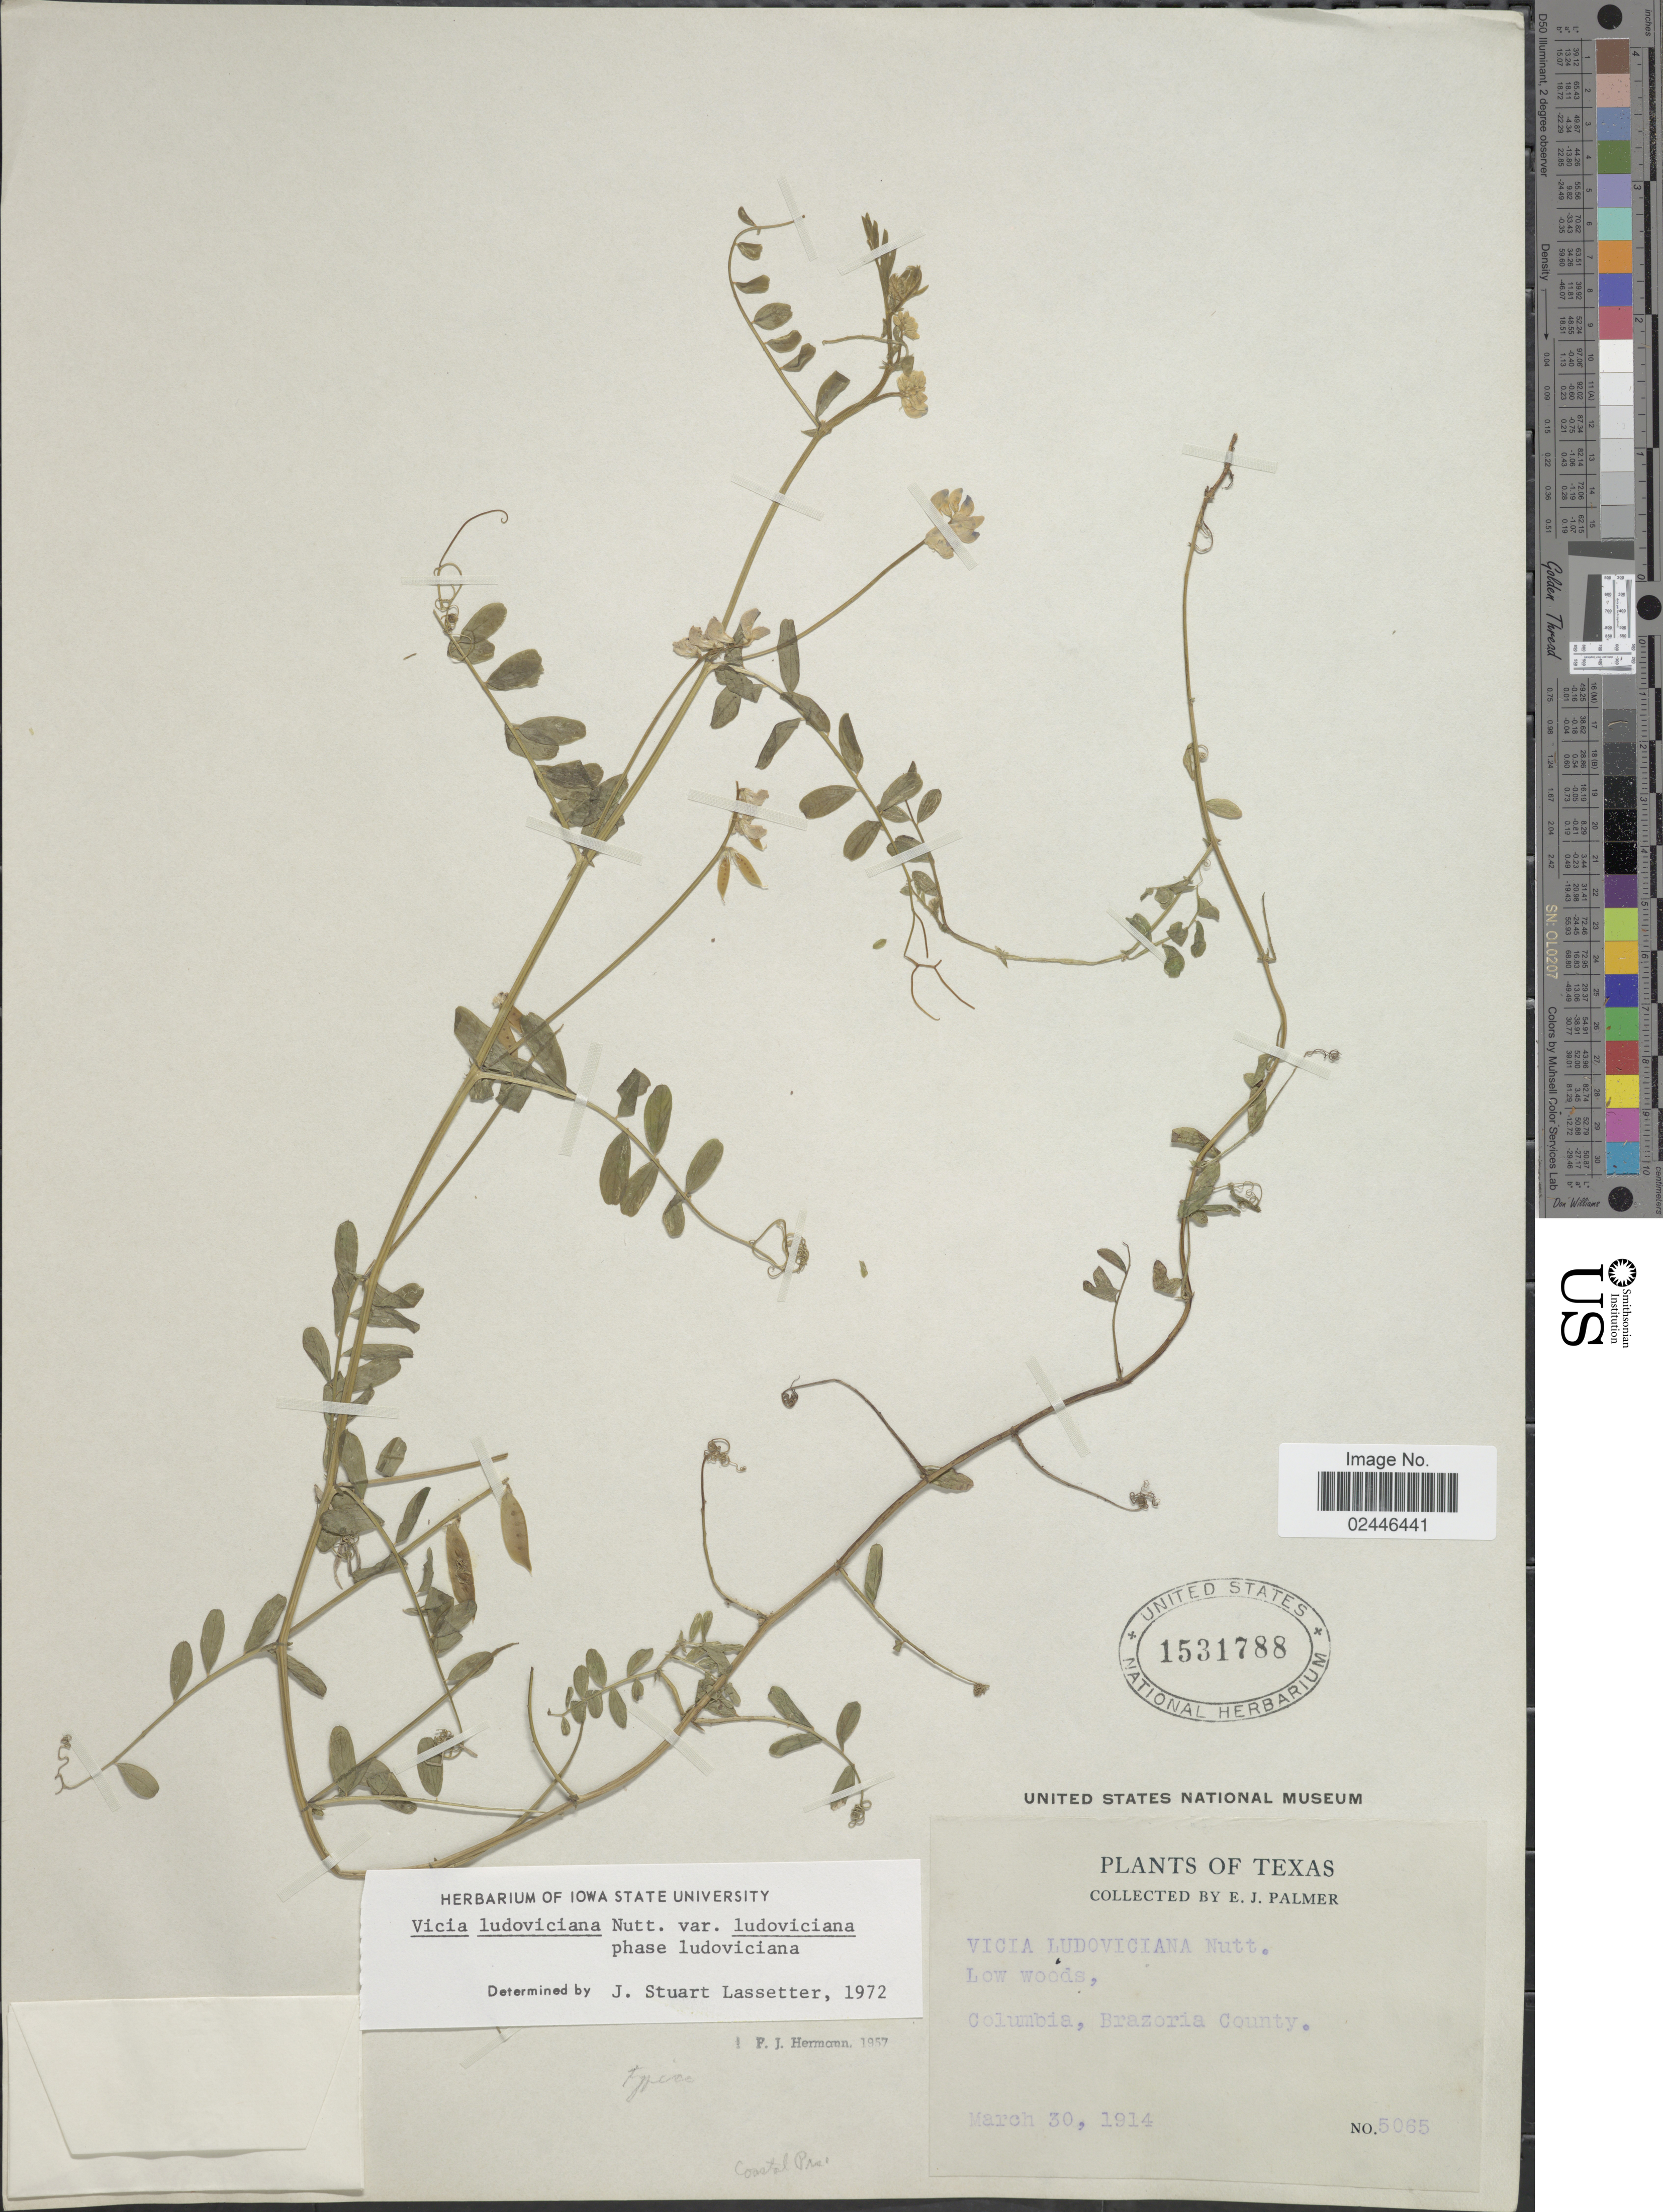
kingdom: Plantae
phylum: Tracheophyta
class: Magnoliopsida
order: Fabales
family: Fabaceae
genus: Vicia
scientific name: Vicia ludoviciana var. ludoviciana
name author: Nutt. ex Torr. & A. Gray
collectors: E. J. Palmer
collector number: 5065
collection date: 1914-03-30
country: United States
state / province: Texas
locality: Low woods, Columbia, Brazoria County, Coastal Pr.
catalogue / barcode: US 1531788